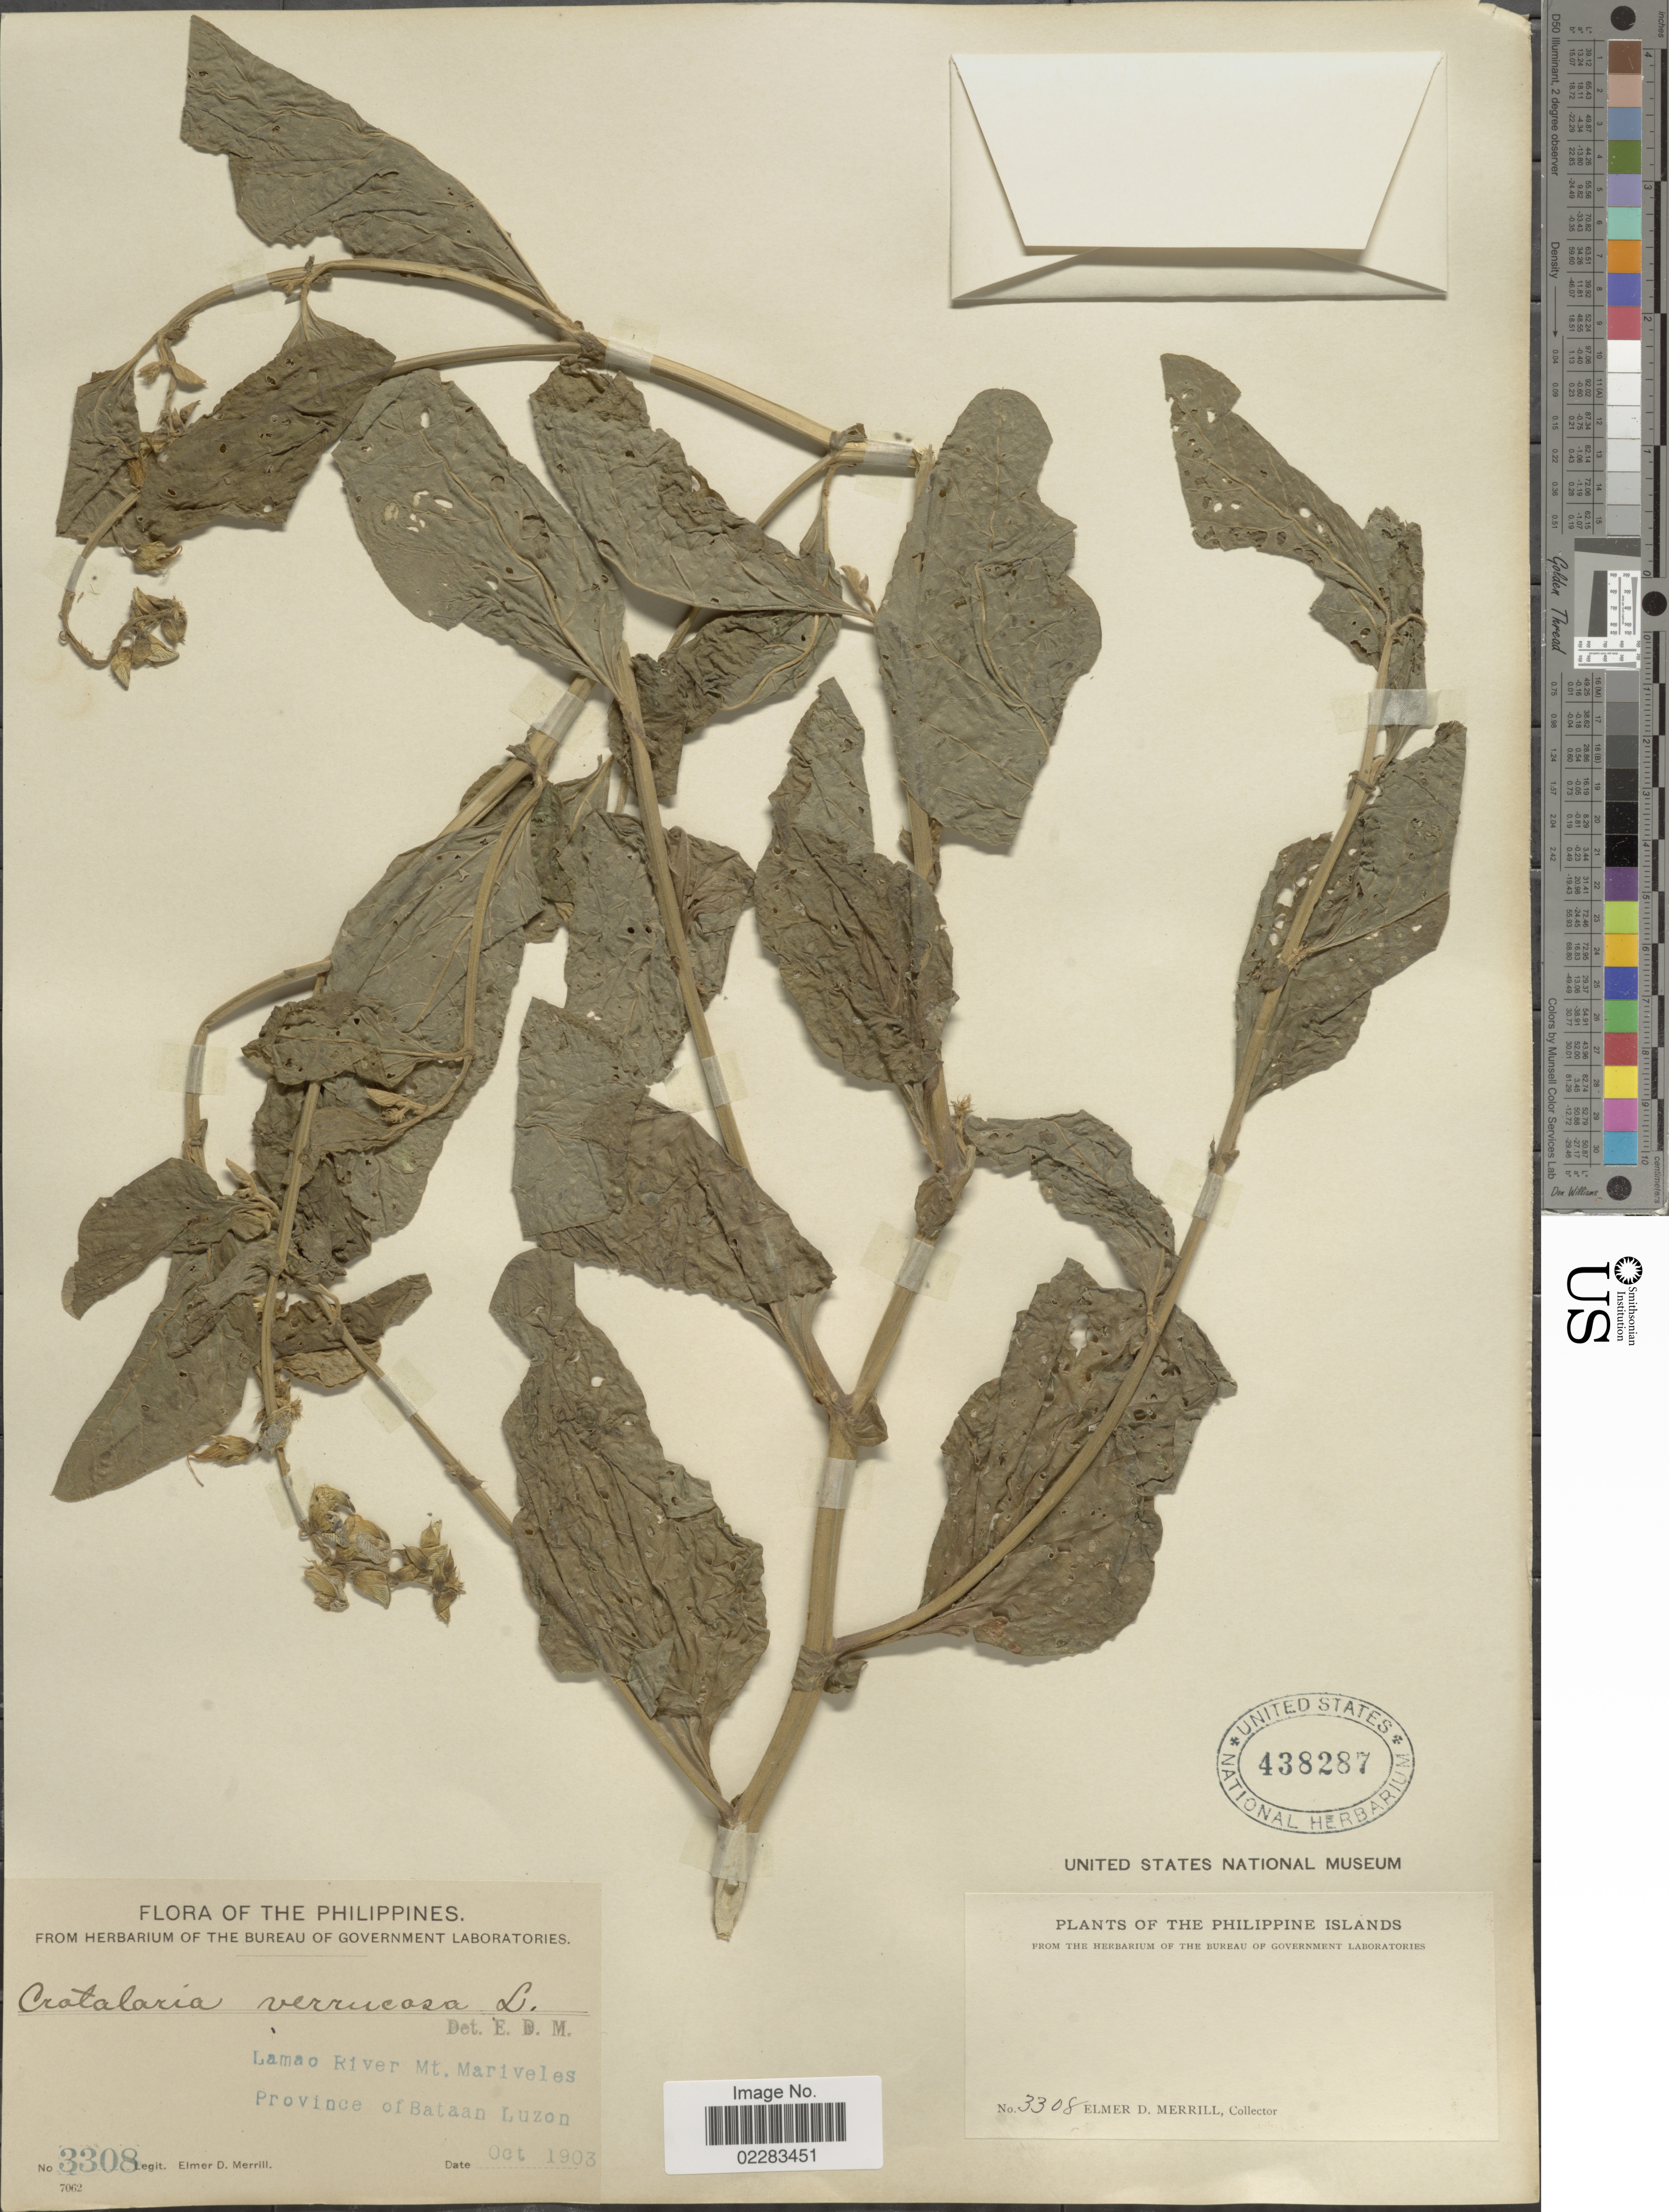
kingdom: Plantae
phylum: Tracheophyta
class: Magnoliopsida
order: Fabales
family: Fabaceae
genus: Crotalaria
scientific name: Crotalaria verrucosa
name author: L.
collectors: E. D. Merrill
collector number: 3308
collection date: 1903-10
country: Philippines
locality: The Philippine Islands, Lamao River Mt Mariveles Province of Bataan, Luzon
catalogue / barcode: US 438287